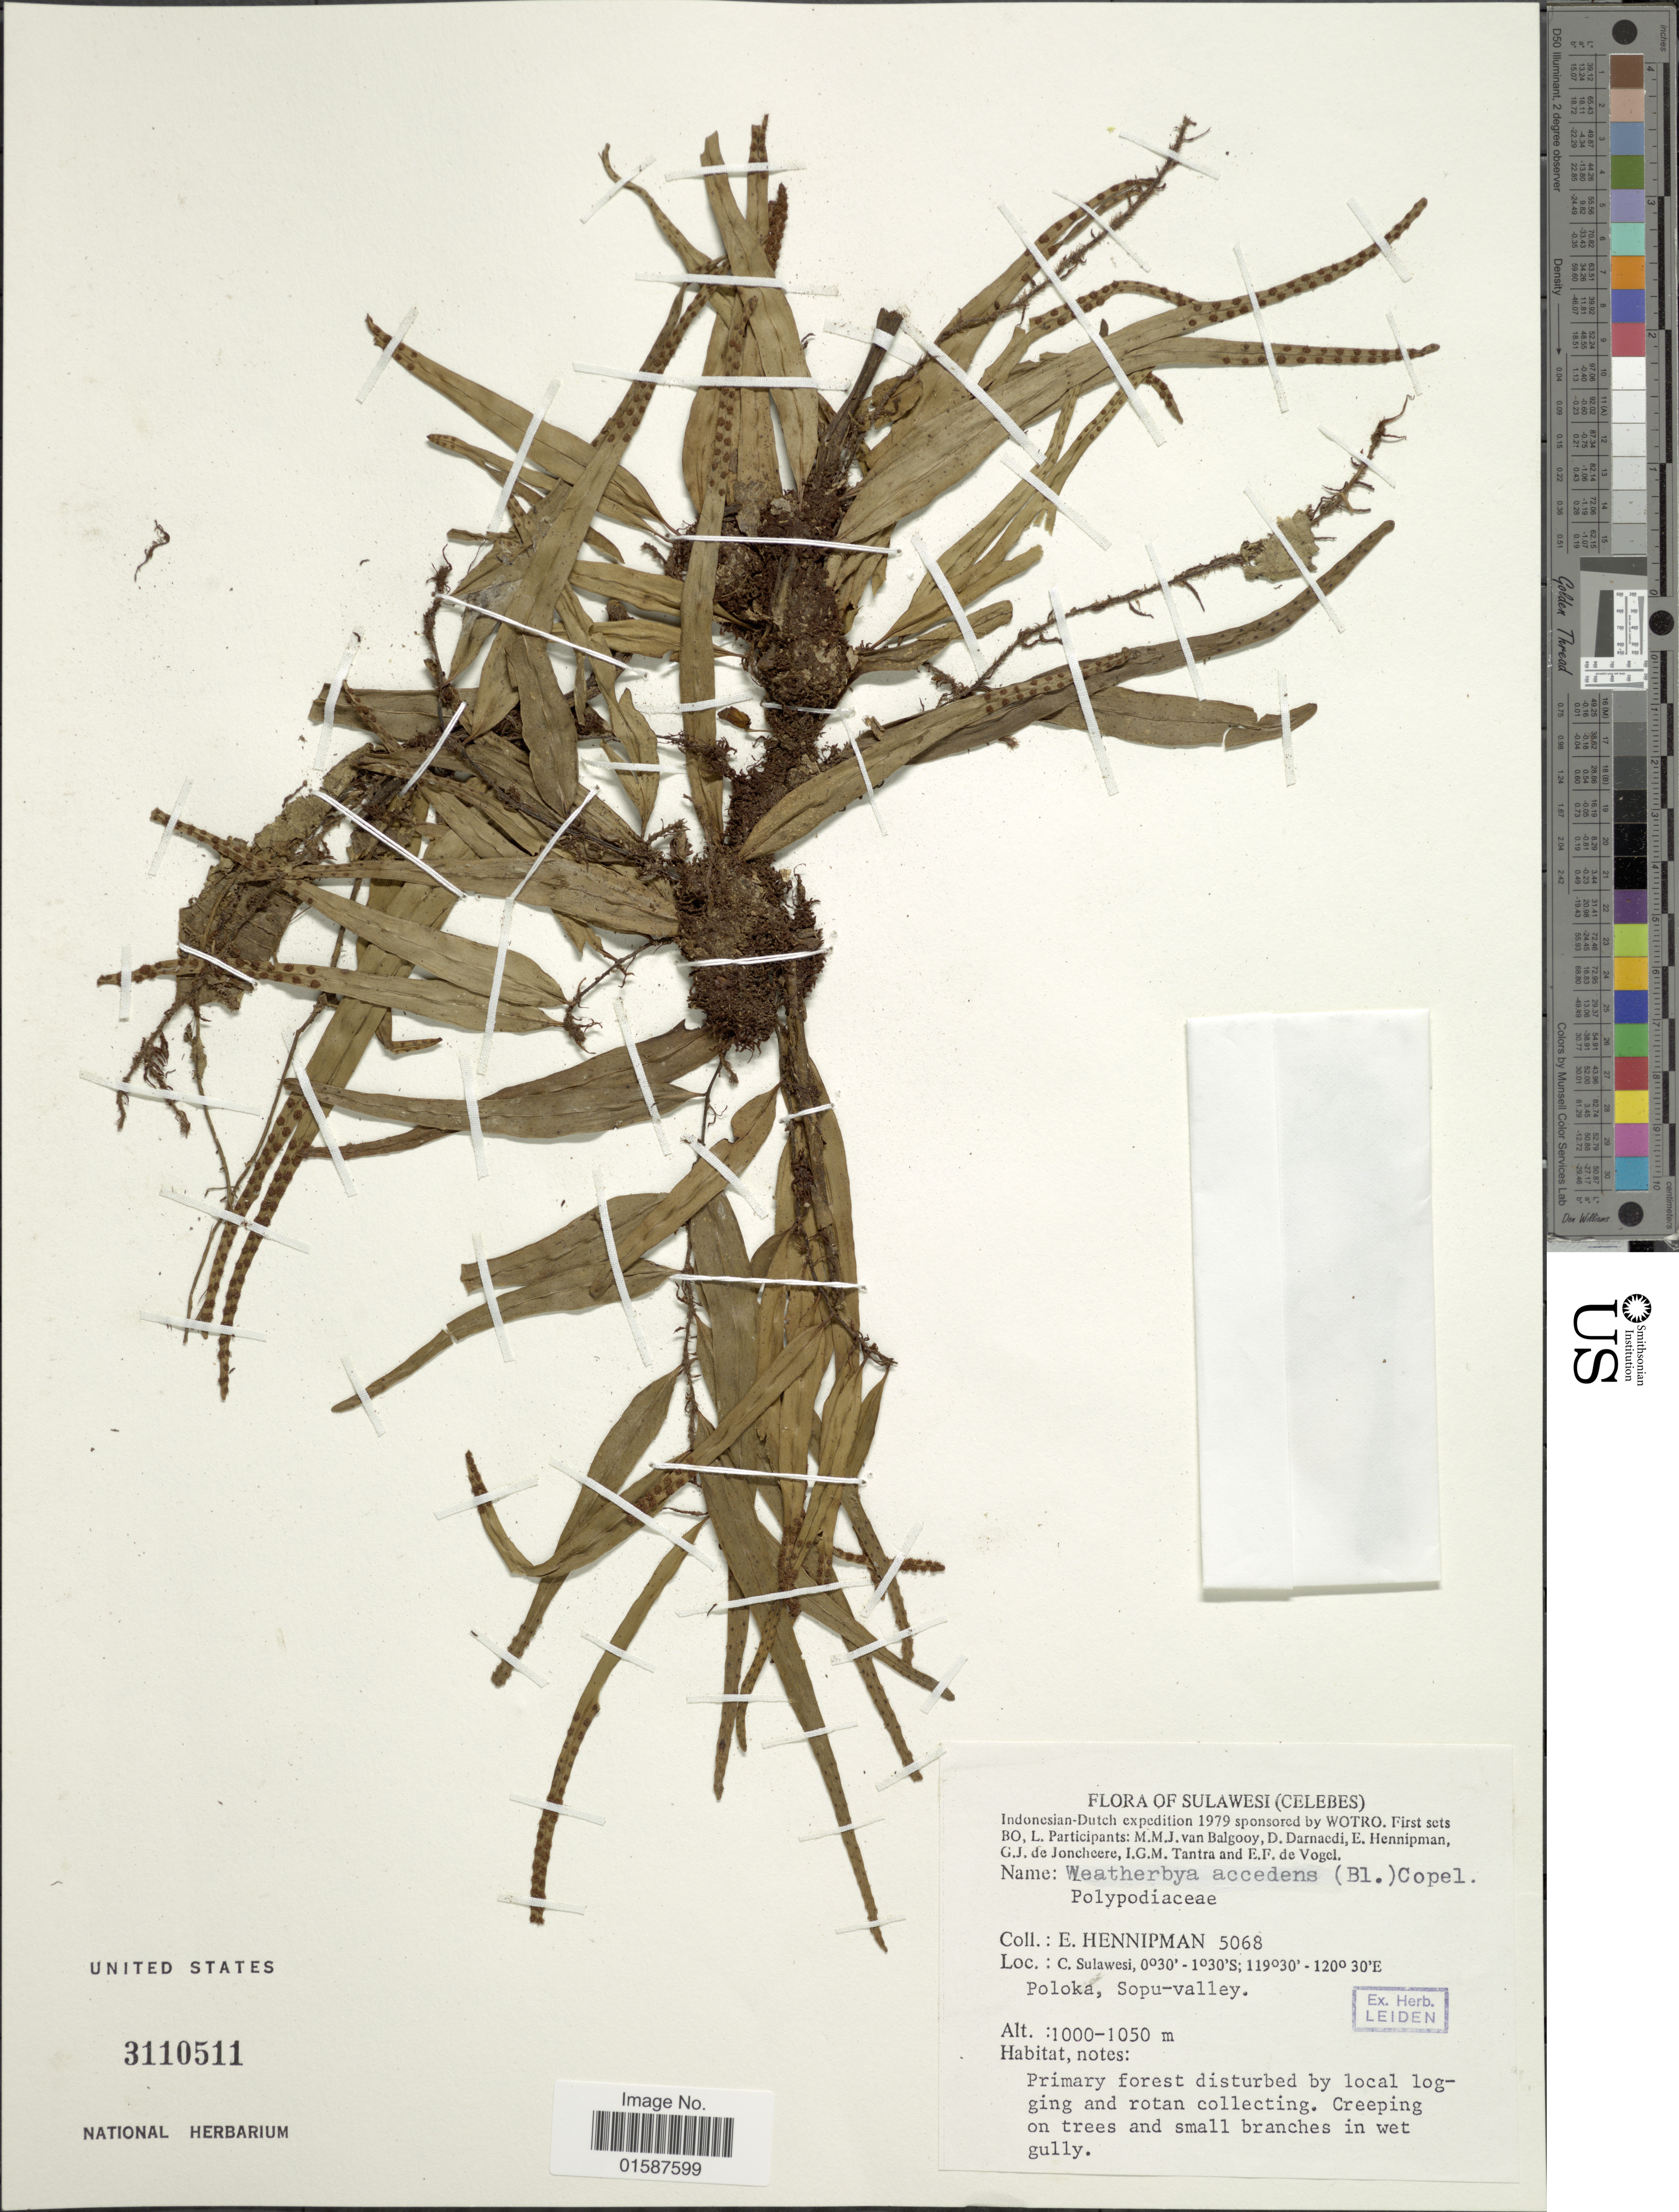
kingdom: Plantae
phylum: Tracheophyta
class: Polypodiopsida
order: Polypodiales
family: Polypodiaceae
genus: Lemmaphyllum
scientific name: Lemmaphyllum accedens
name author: (Blume) Donk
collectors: E. Hennipman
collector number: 5068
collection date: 1979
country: Indonesia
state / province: Sulawesi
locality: C. Sulawesi (Celebes), Poloka, Sopu-valley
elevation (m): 1000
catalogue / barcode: US 3110511